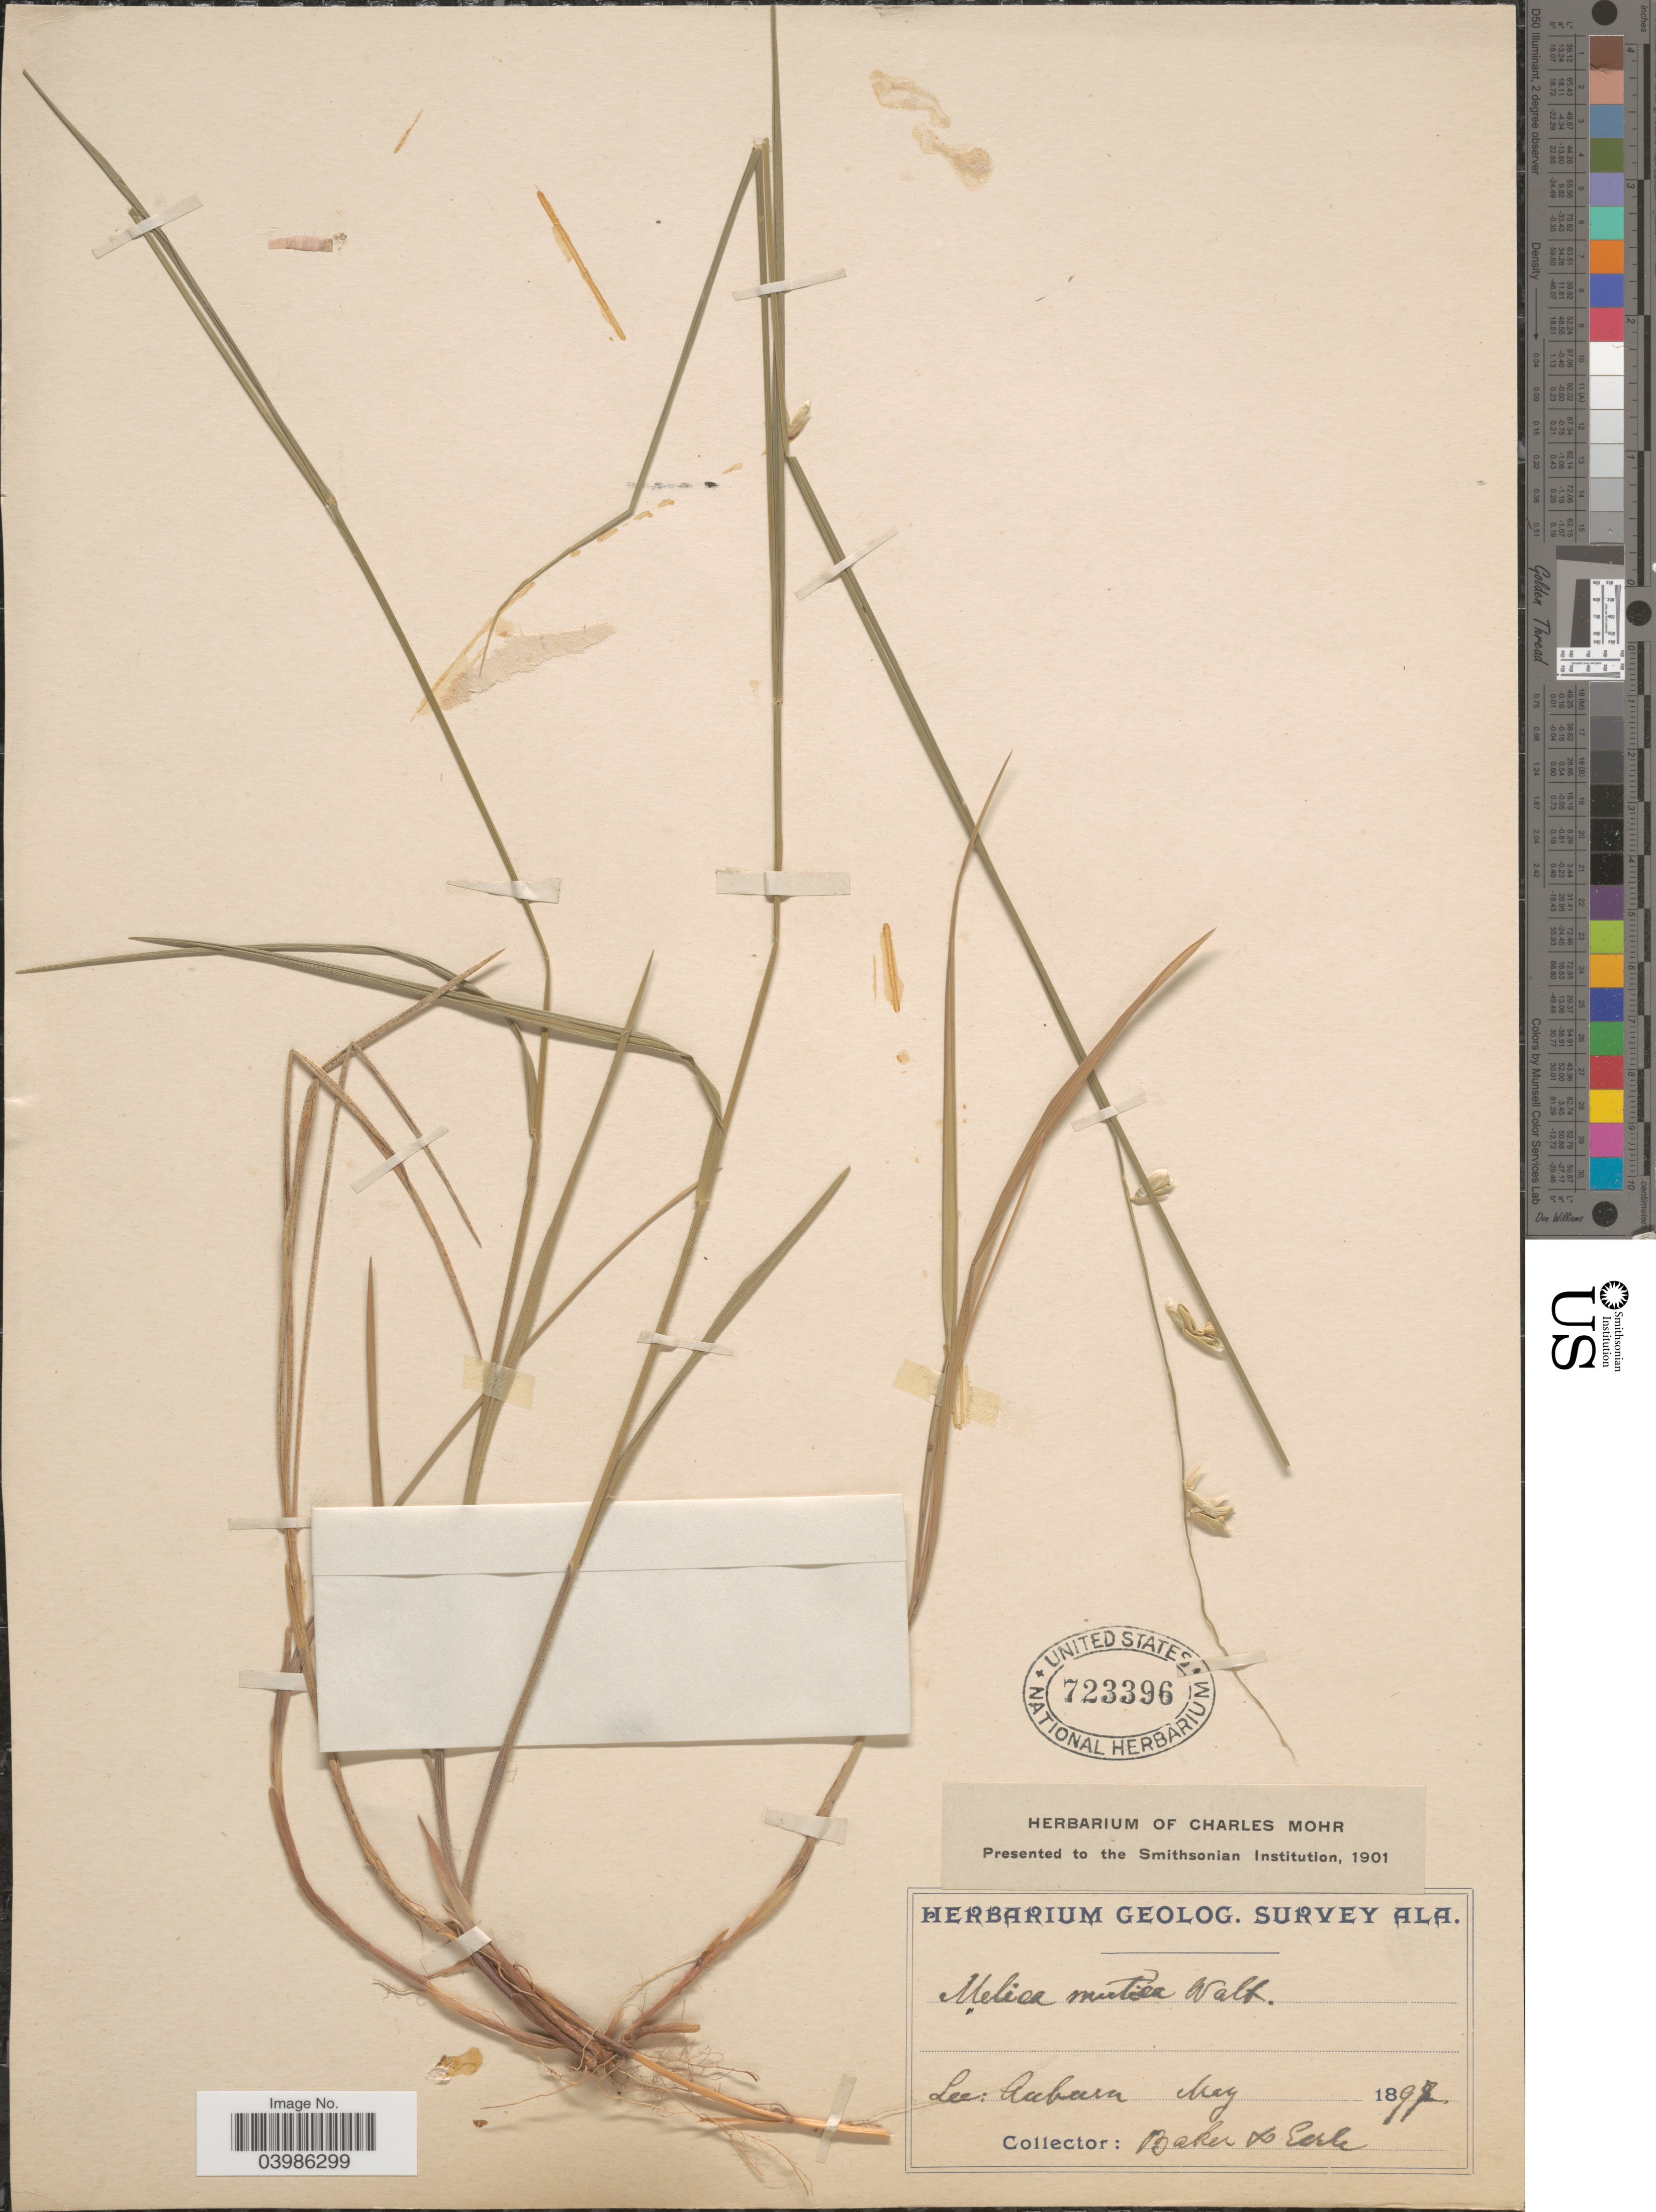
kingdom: Plantae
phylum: Tracheophyta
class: Liliopsida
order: Poales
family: Poaceae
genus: Melica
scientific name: Melica mutica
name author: Walter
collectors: -- Baker & -. Earle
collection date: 1897-05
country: United States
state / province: Alabama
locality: Lee: Auburn.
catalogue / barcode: US 723396